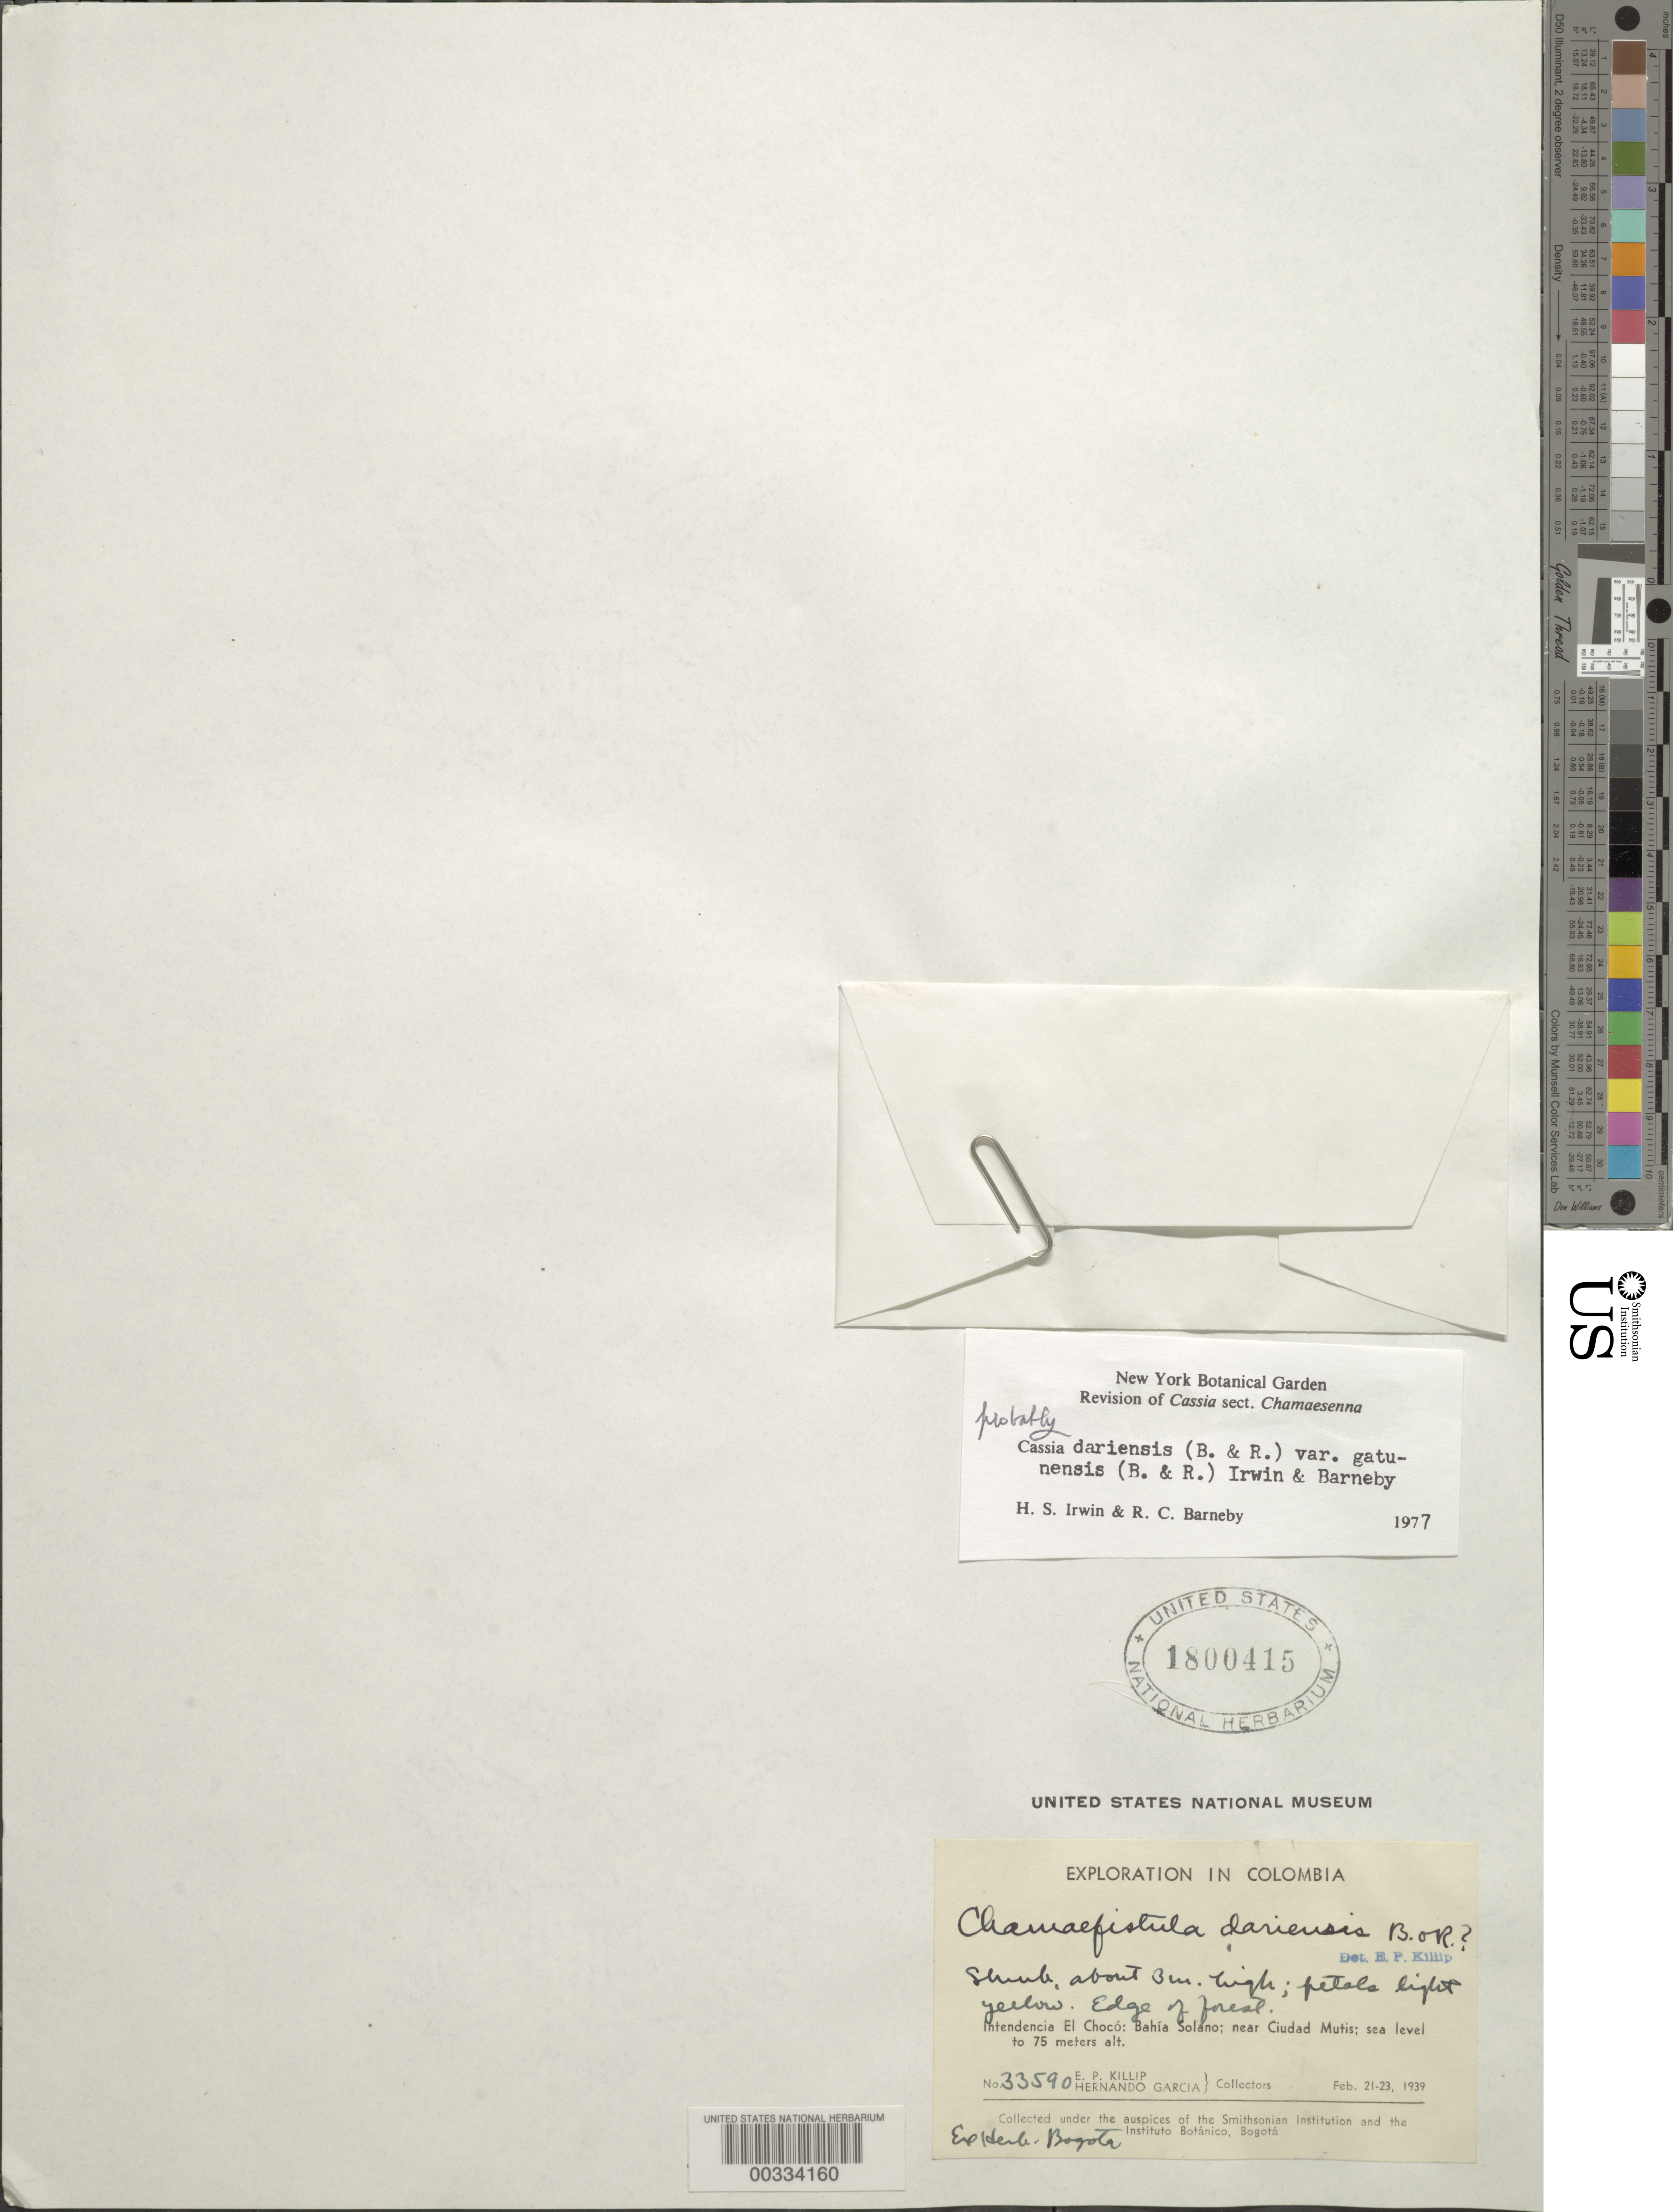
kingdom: Plantae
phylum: Tracheophyta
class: Magnoliopsida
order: Fabales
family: Fabaceae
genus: Senna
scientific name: Senna dariensis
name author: (Britton & Rose) H.S. Irwin & Barneby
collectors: E. P. Killip & H. Garcia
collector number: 33590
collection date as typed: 21 Feb 1939 to 23 Feb 1939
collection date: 1939-02-21/1939-02-23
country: Colombia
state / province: Chocó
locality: Bahia Solano; near Cuidad Mutis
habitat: Edge of forest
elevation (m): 0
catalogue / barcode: US 1800415